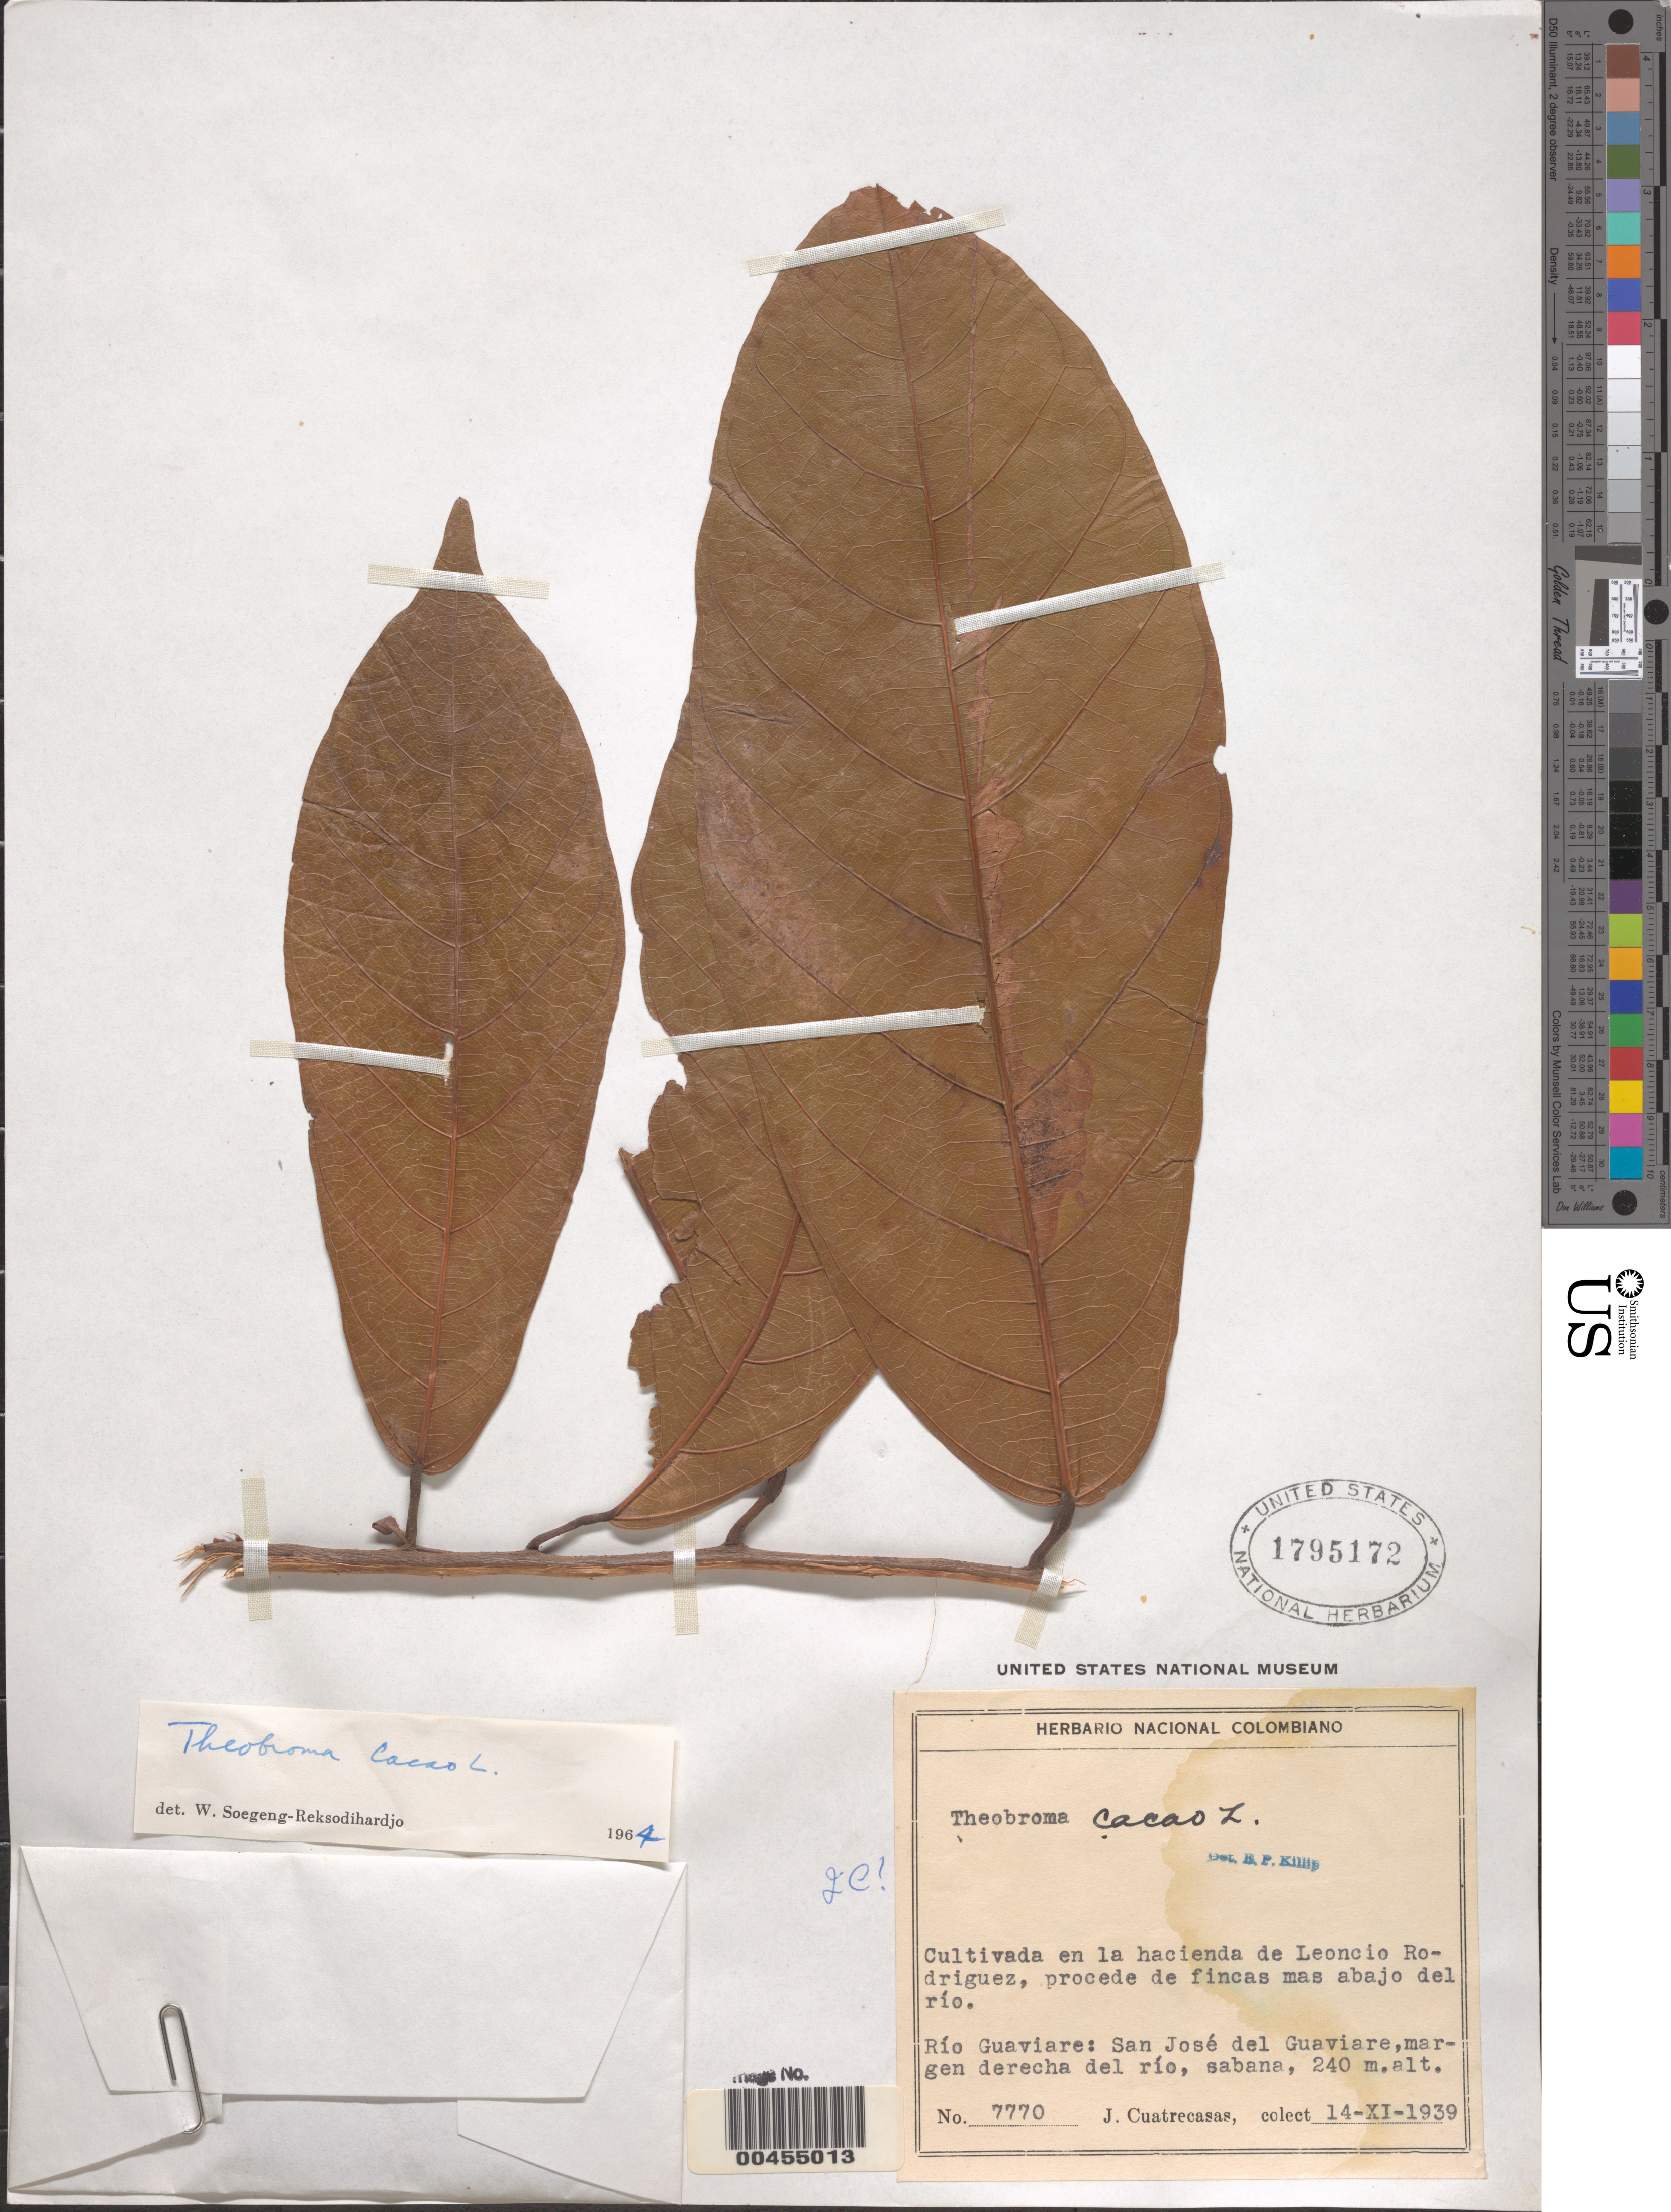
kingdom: Plantae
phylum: Tracheophyta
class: Magnoliopsida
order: Malvales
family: Malvaceae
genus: Theobroma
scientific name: Theobroma cacao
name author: L.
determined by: Soegeng-Reksodihardjo, W.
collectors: J. Cuatrecasas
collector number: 7770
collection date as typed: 14 Nov 1939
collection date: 1939-11-14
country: Colombia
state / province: Vaupés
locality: Río Guaviare; San José del Guaviare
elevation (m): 240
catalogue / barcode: US 1795172